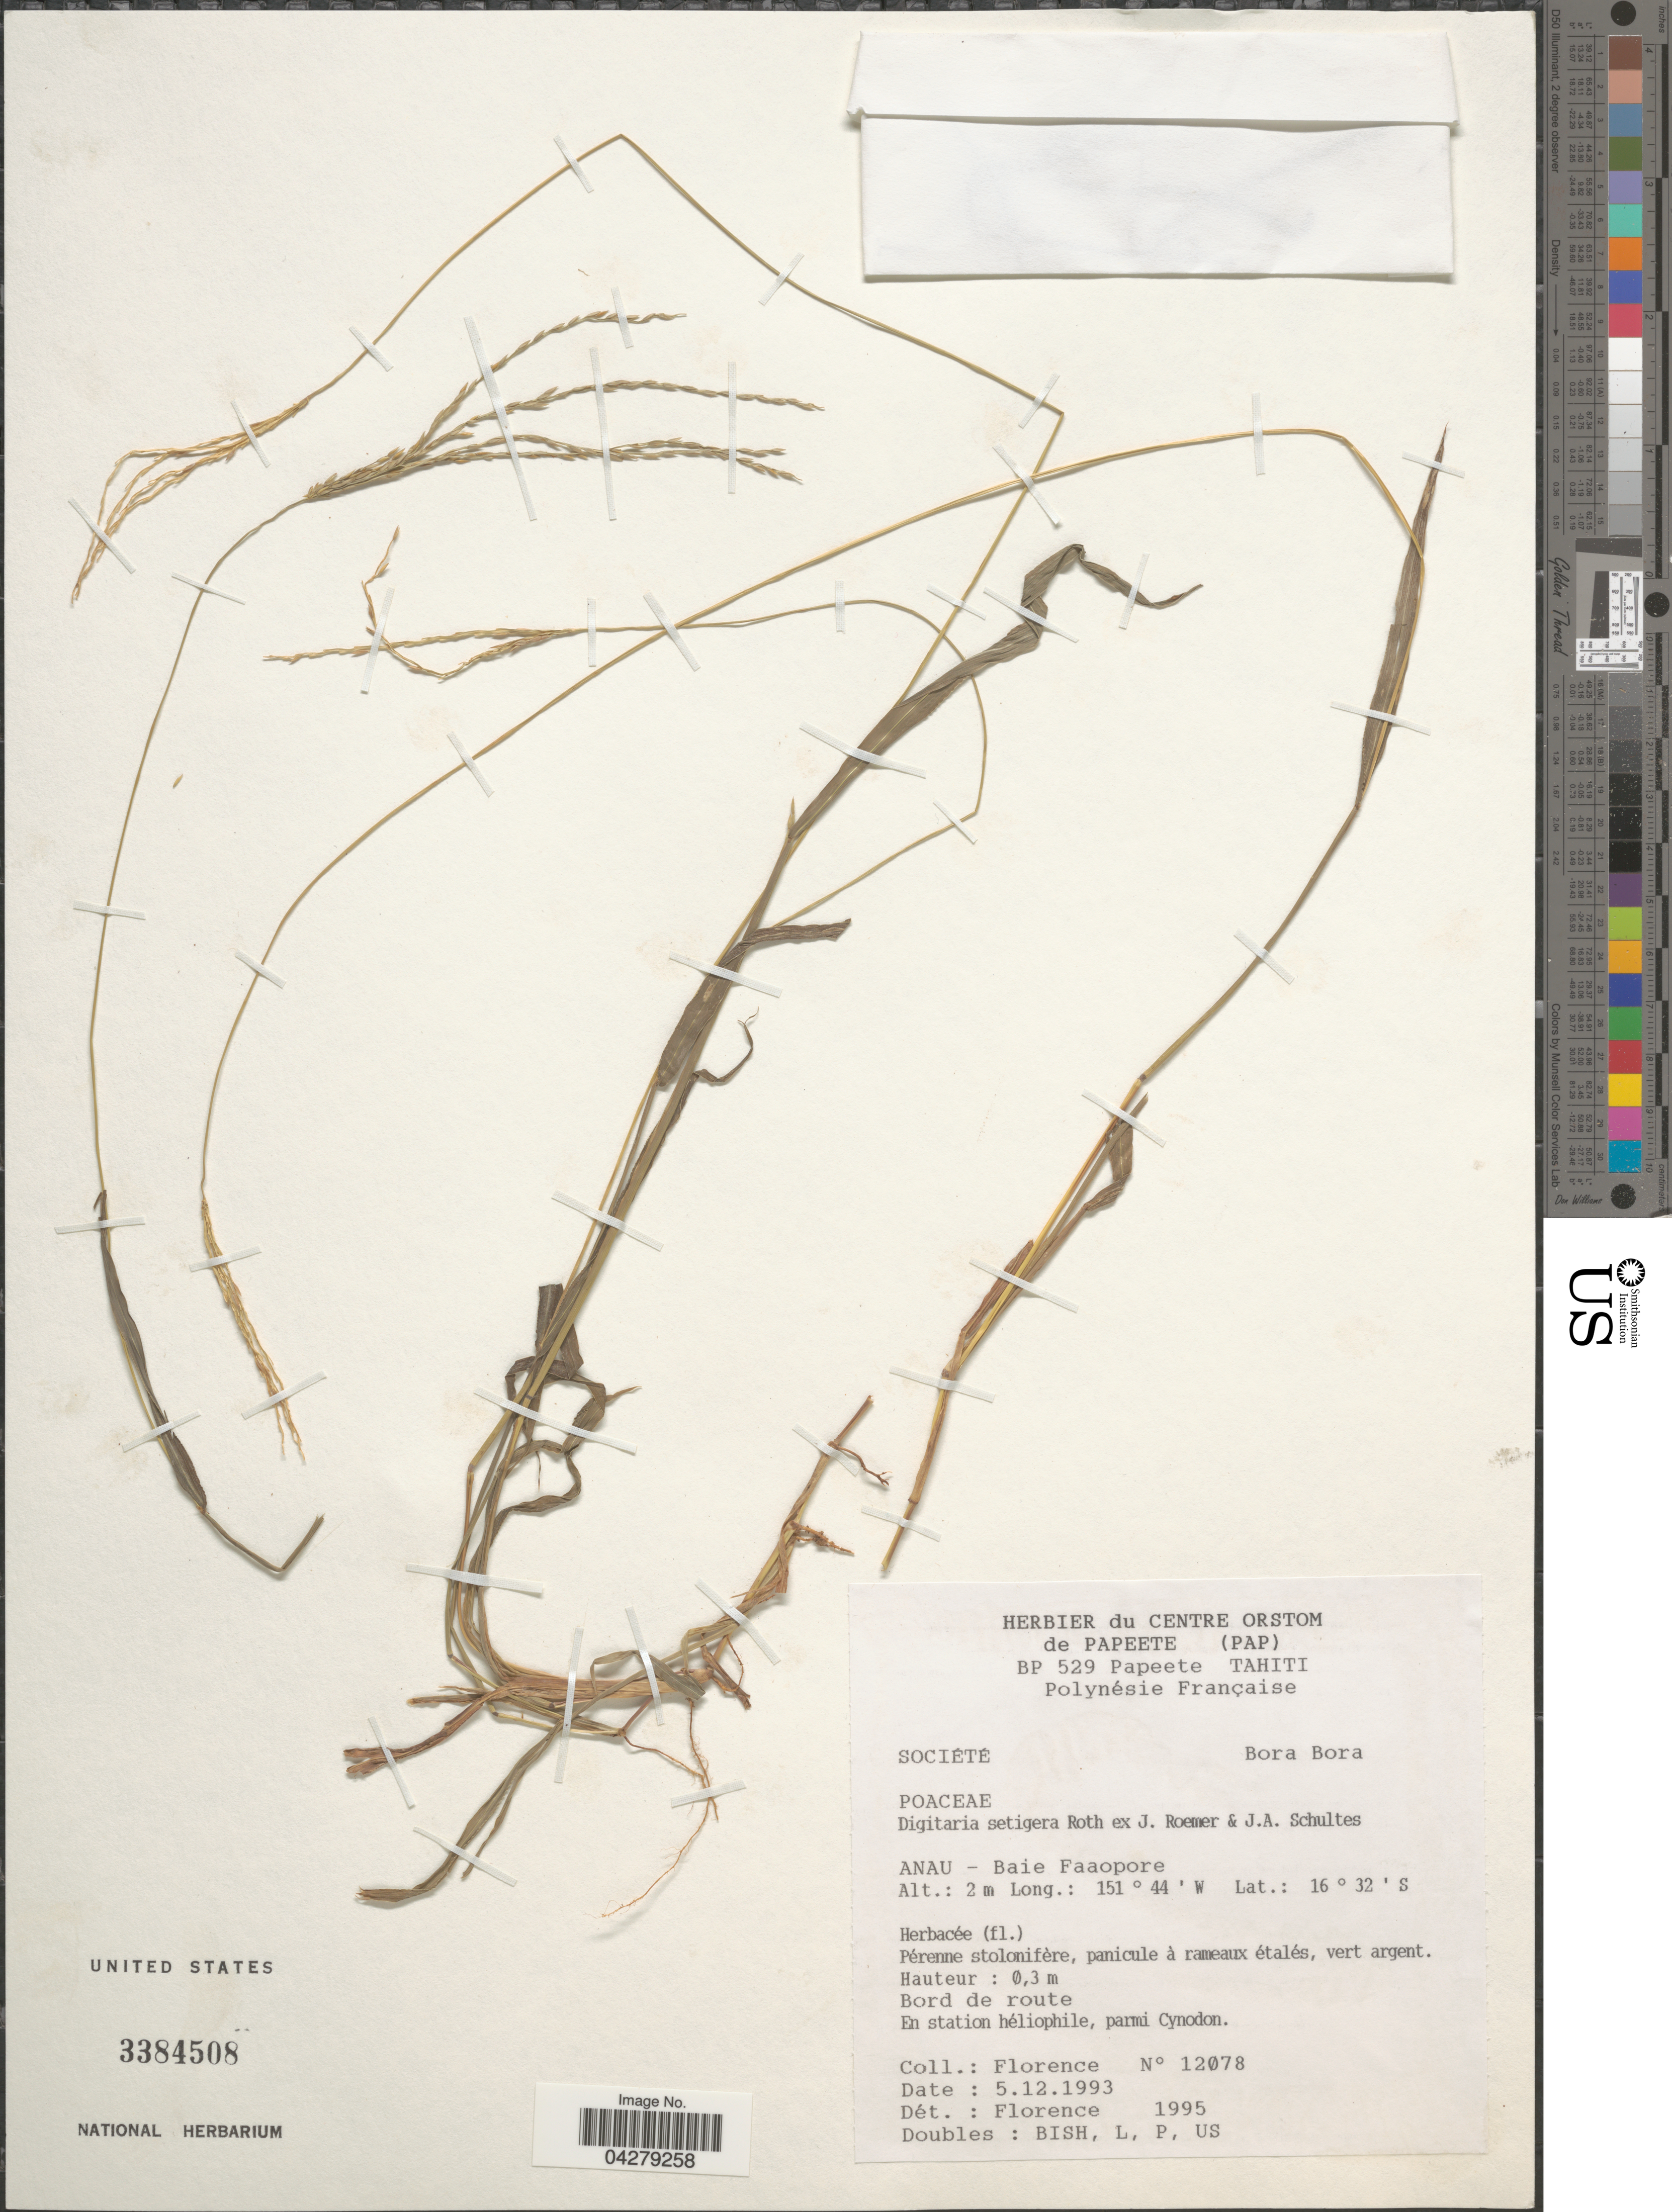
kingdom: Plantae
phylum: Tracheophyta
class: Liliopsida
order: Poales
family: Poaceae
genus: Digitaria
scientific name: Digitaria setigera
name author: Roth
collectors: -. Florence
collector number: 12078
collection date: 1993-12-05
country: French Polynesia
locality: Polynésie Française. Société. Bora Bora. Anau - Baie Faaopore.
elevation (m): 2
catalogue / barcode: US 3384508